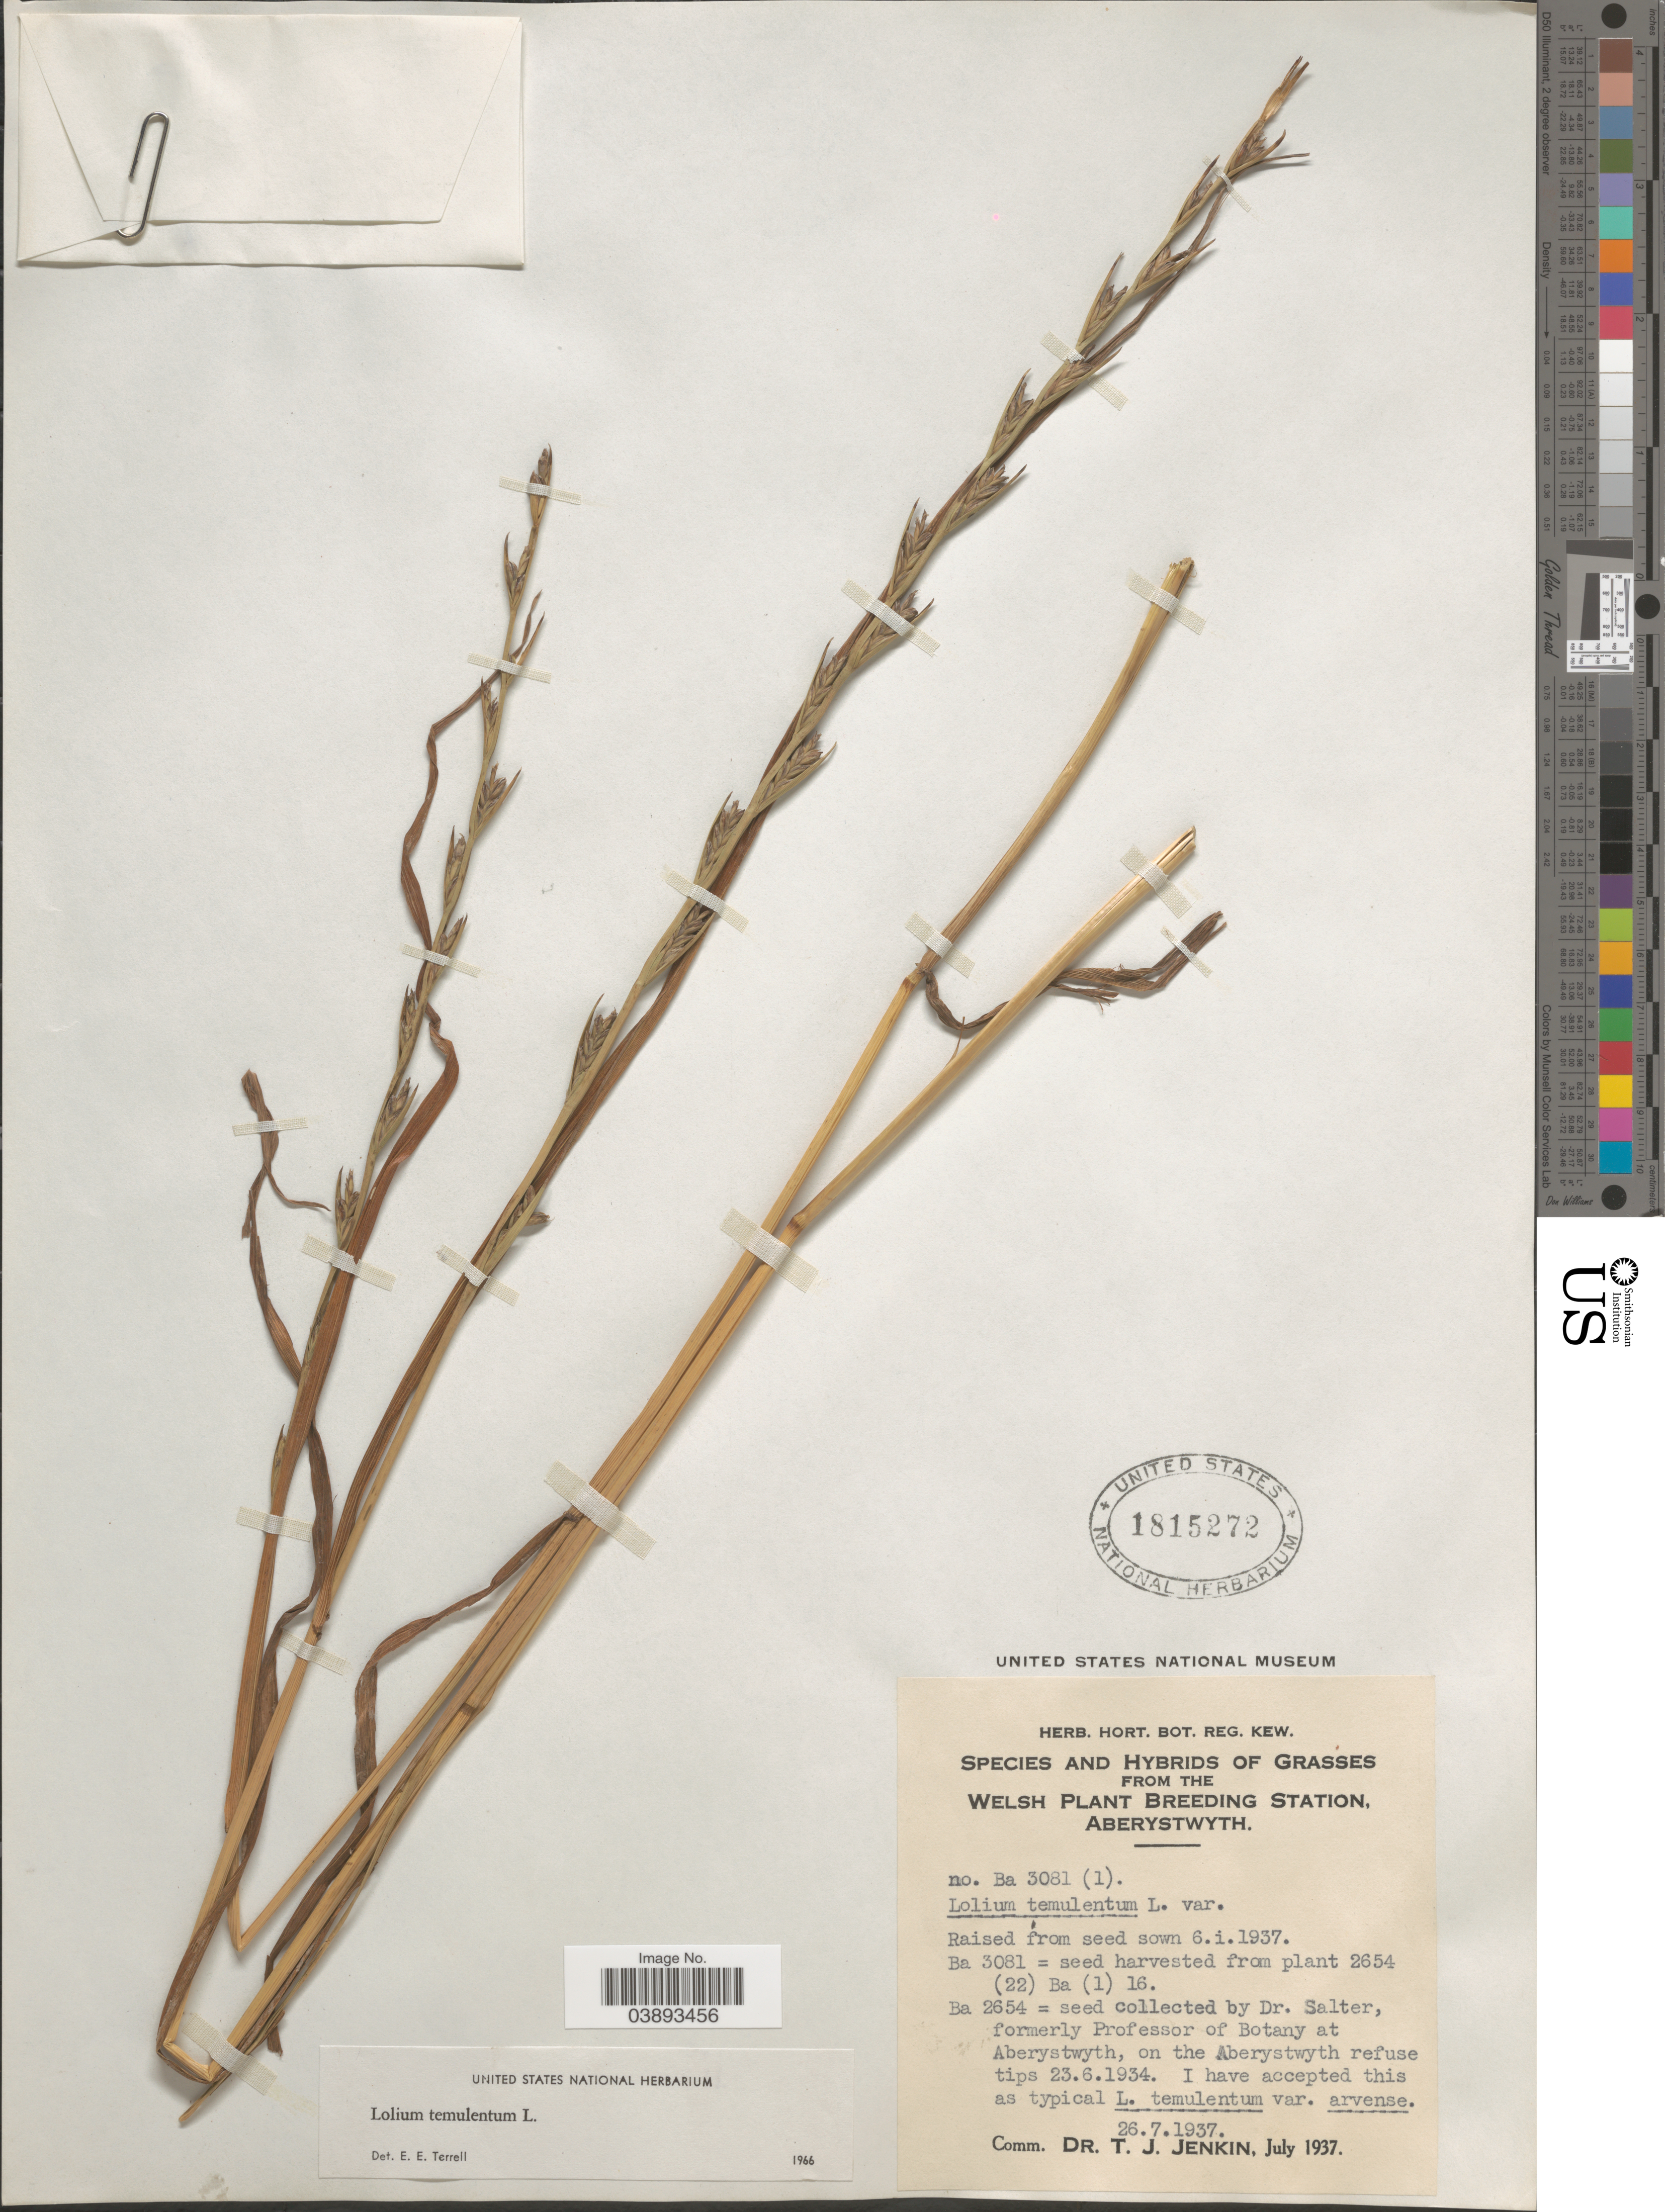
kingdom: Plantae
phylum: Tracheophyta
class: Liliopsida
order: Poales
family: Poaceae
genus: Lolium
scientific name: Lolium temulentum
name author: L.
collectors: Ex herb. Hort. Bot. Reg. Kew.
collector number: Ba 3081 (1)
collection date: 1937-07-26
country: United Kingdom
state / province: Wales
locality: Welsh Plant Breeding Station, Aberystwyth.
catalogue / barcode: US 1815272